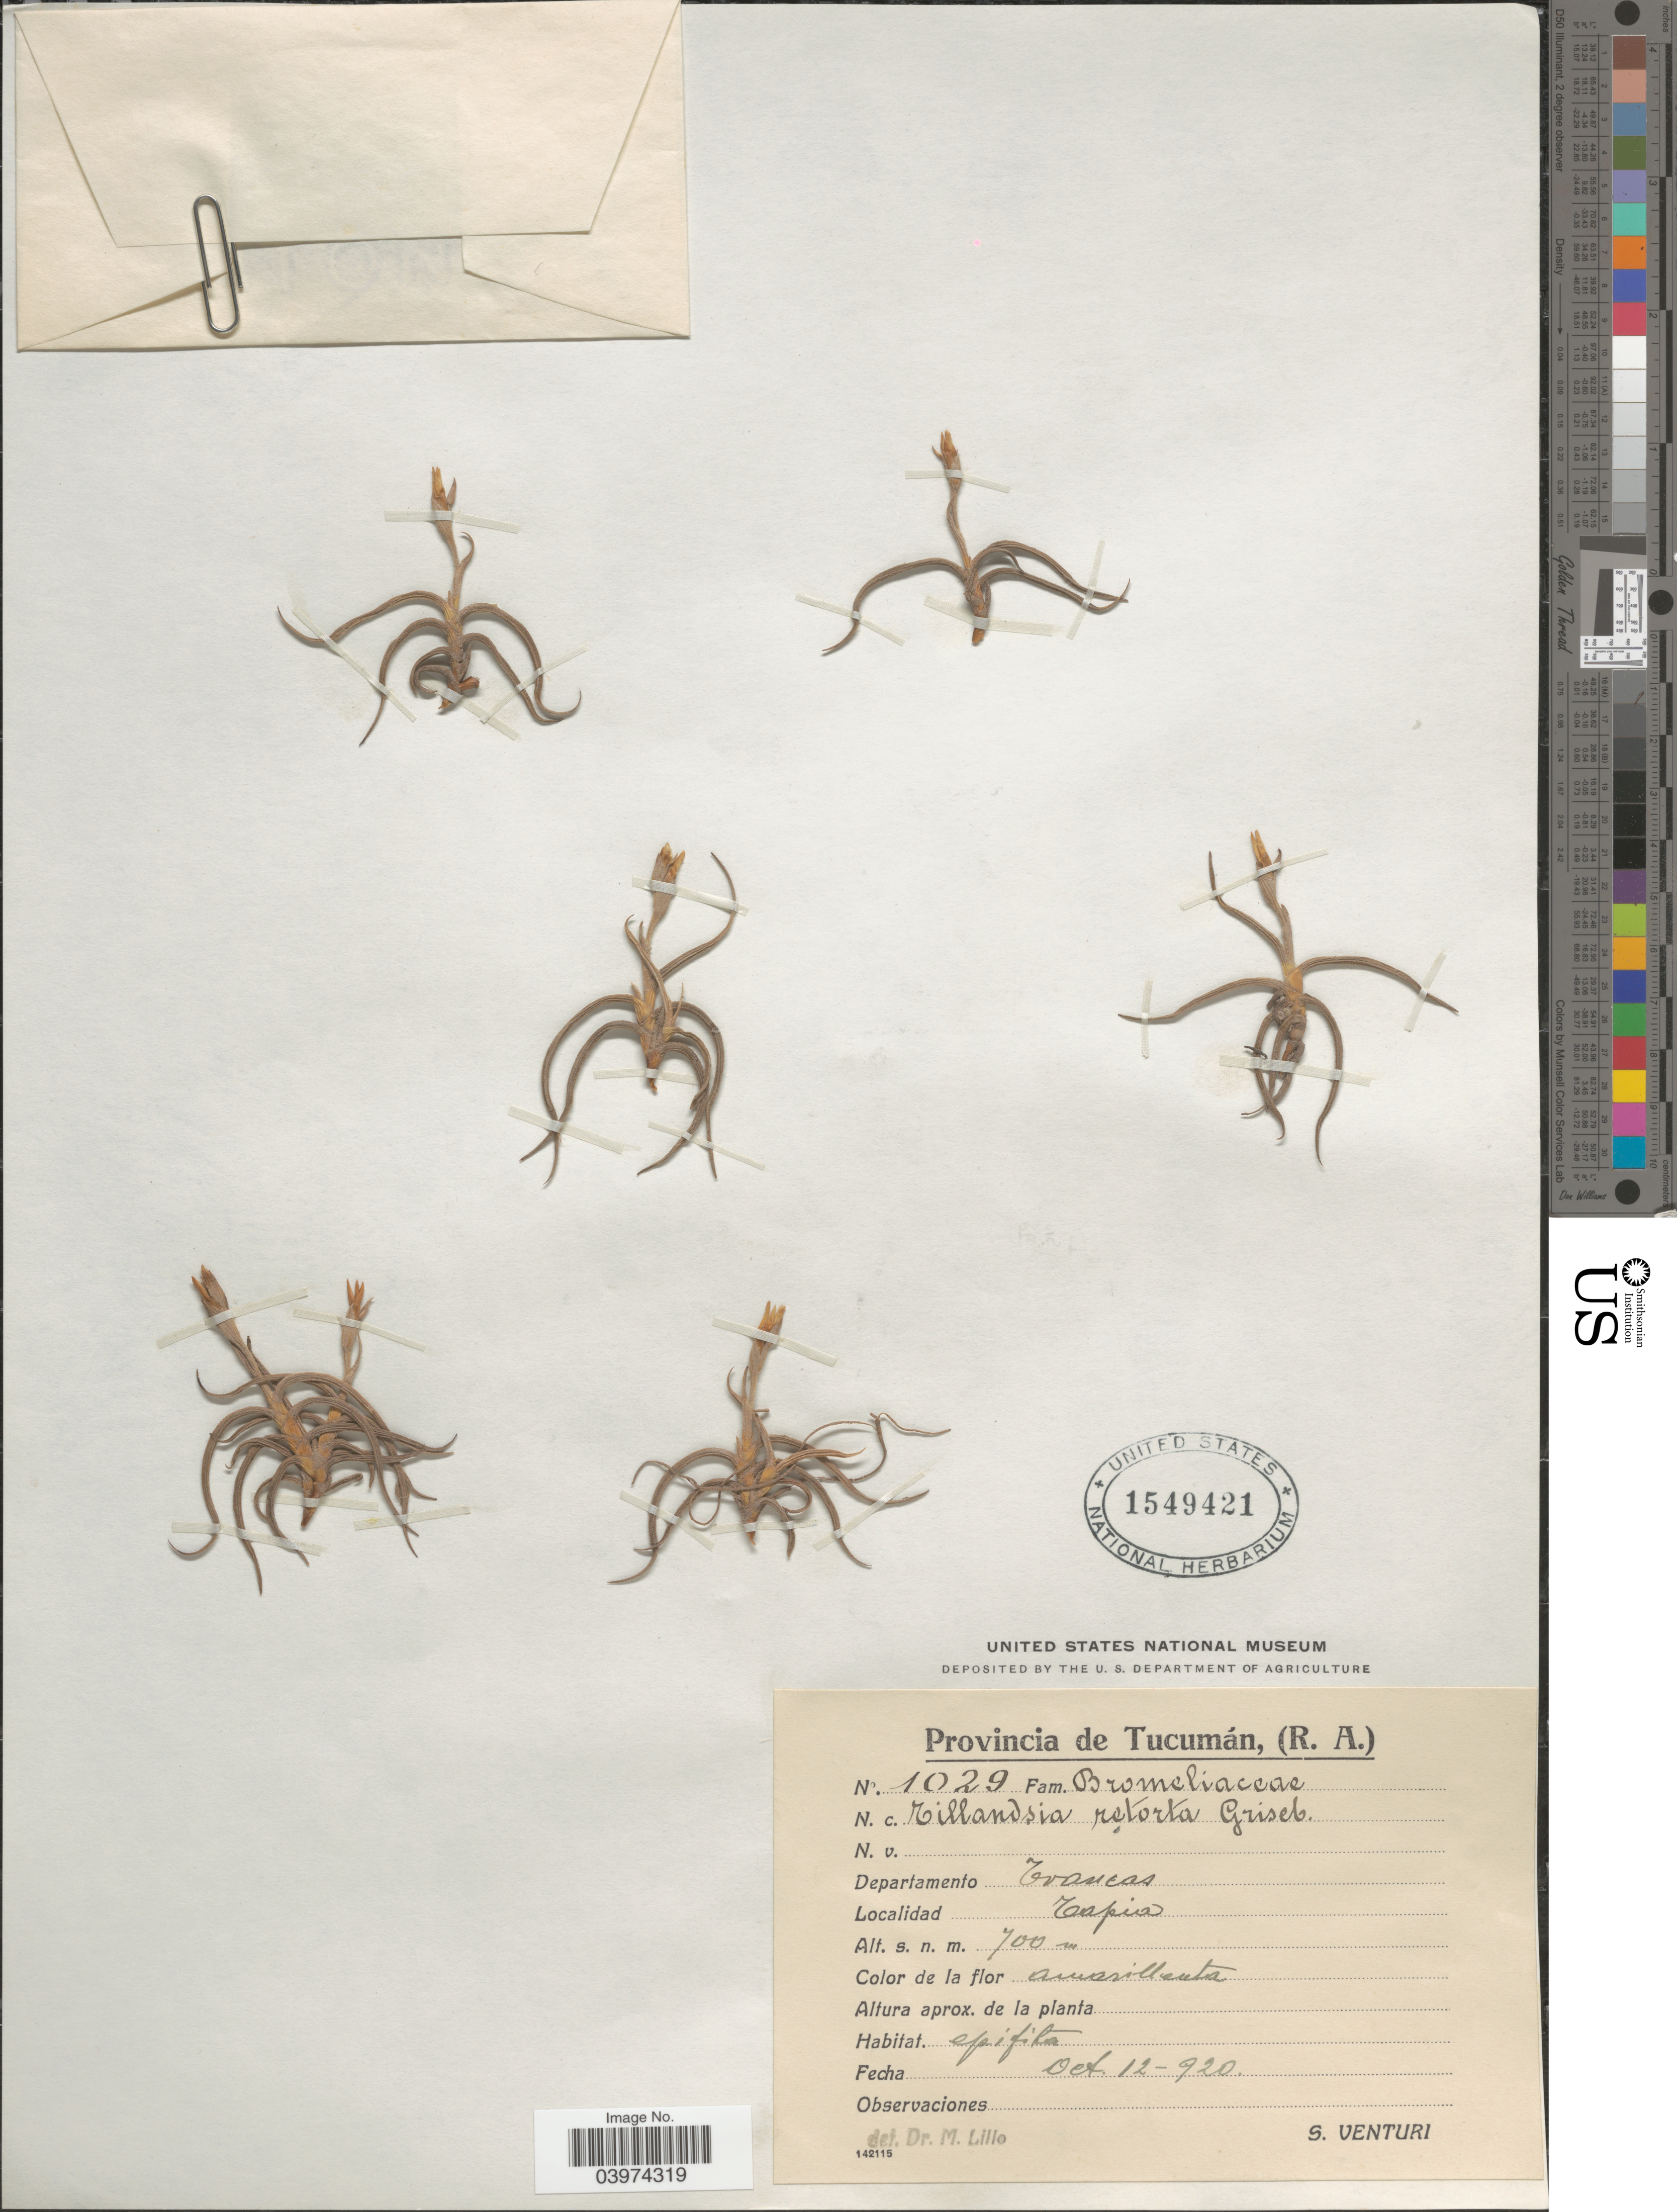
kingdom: Plantae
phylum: Tracheophyta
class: Liliopsida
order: Poales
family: Bromeliaceae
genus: Tillandsia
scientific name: Tillandsia retorta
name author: Griseb.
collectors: S. Venturi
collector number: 1029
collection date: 1920-10-12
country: Argentina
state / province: Tucuman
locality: Departamento Trancas. Tapia.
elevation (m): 700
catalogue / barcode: US 1549421